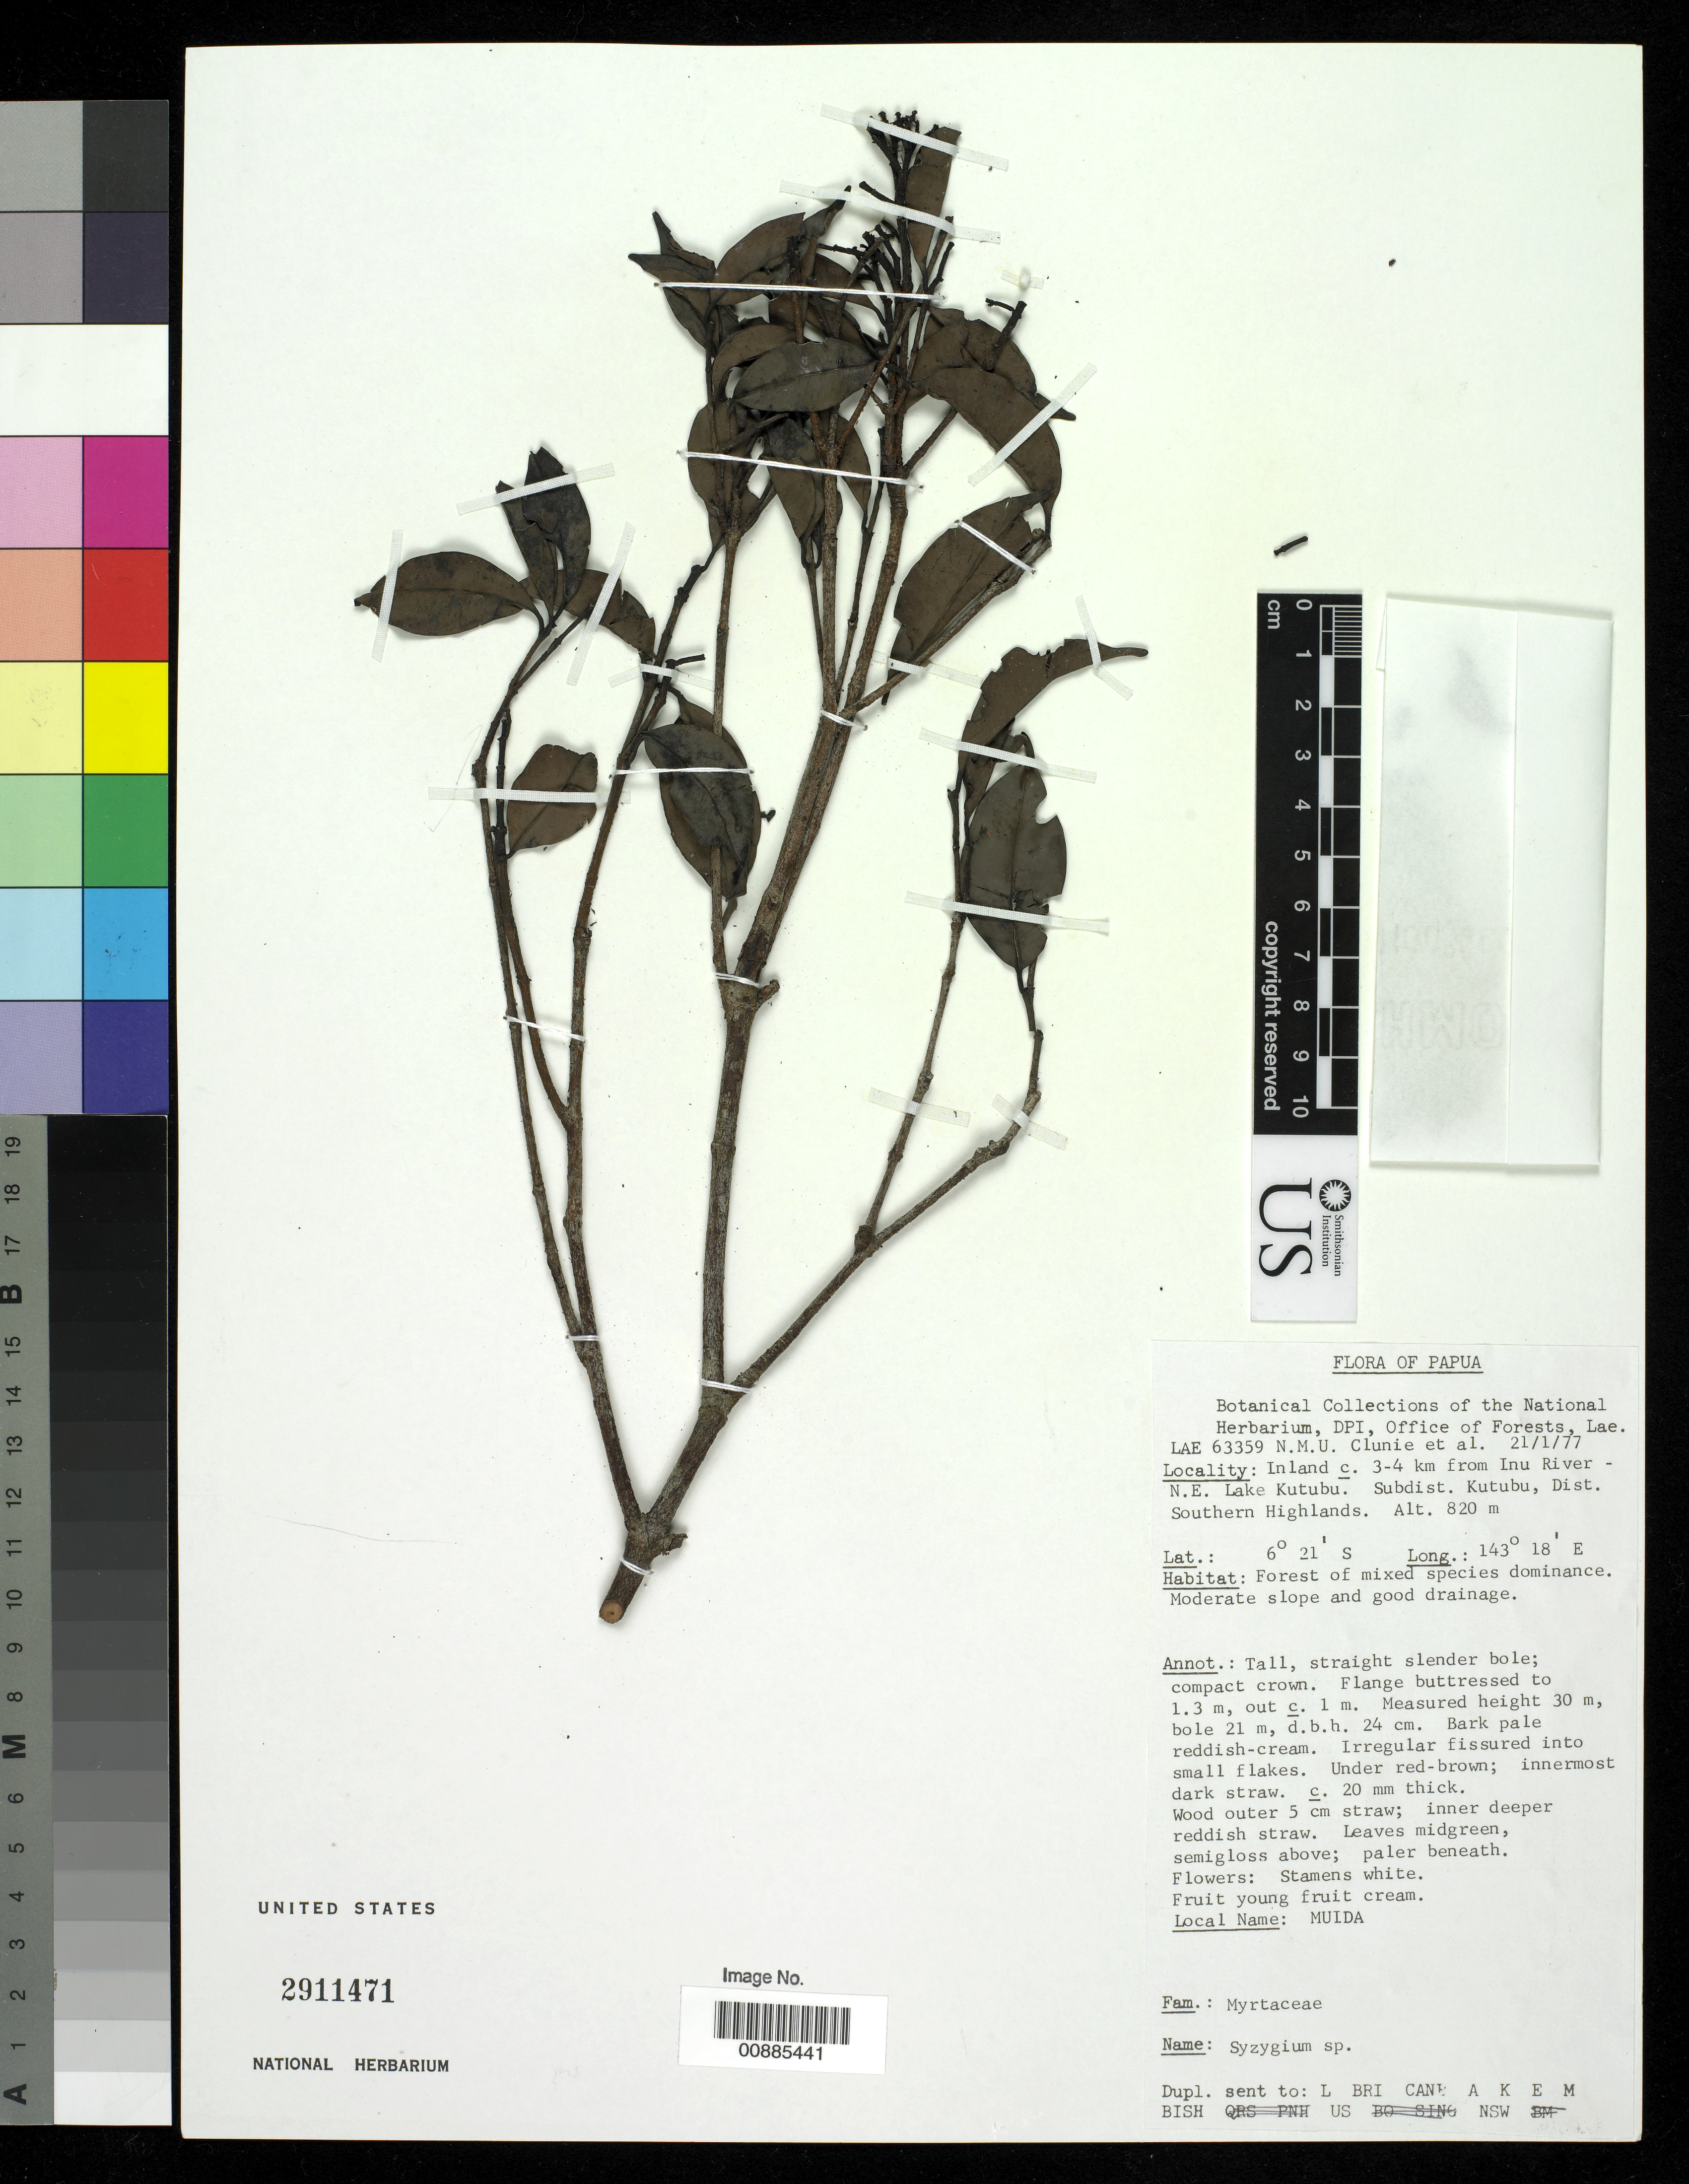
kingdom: Plantae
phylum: Tracheophyta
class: Magnoliopsida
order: Myrtales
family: Myrtaceae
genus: Syzygium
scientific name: Syzygium sp.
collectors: N.M.U. Clunie & et al.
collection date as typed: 21 Jan 1977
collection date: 1977-01-21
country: Papua New Guinea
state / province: Southern Highlands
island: New Guinea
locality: Inland c. 3-4 km from Inu River, N.E.Lake Kutubu, subdistrict Kutubu.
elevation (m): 820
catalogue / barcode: US 2911471